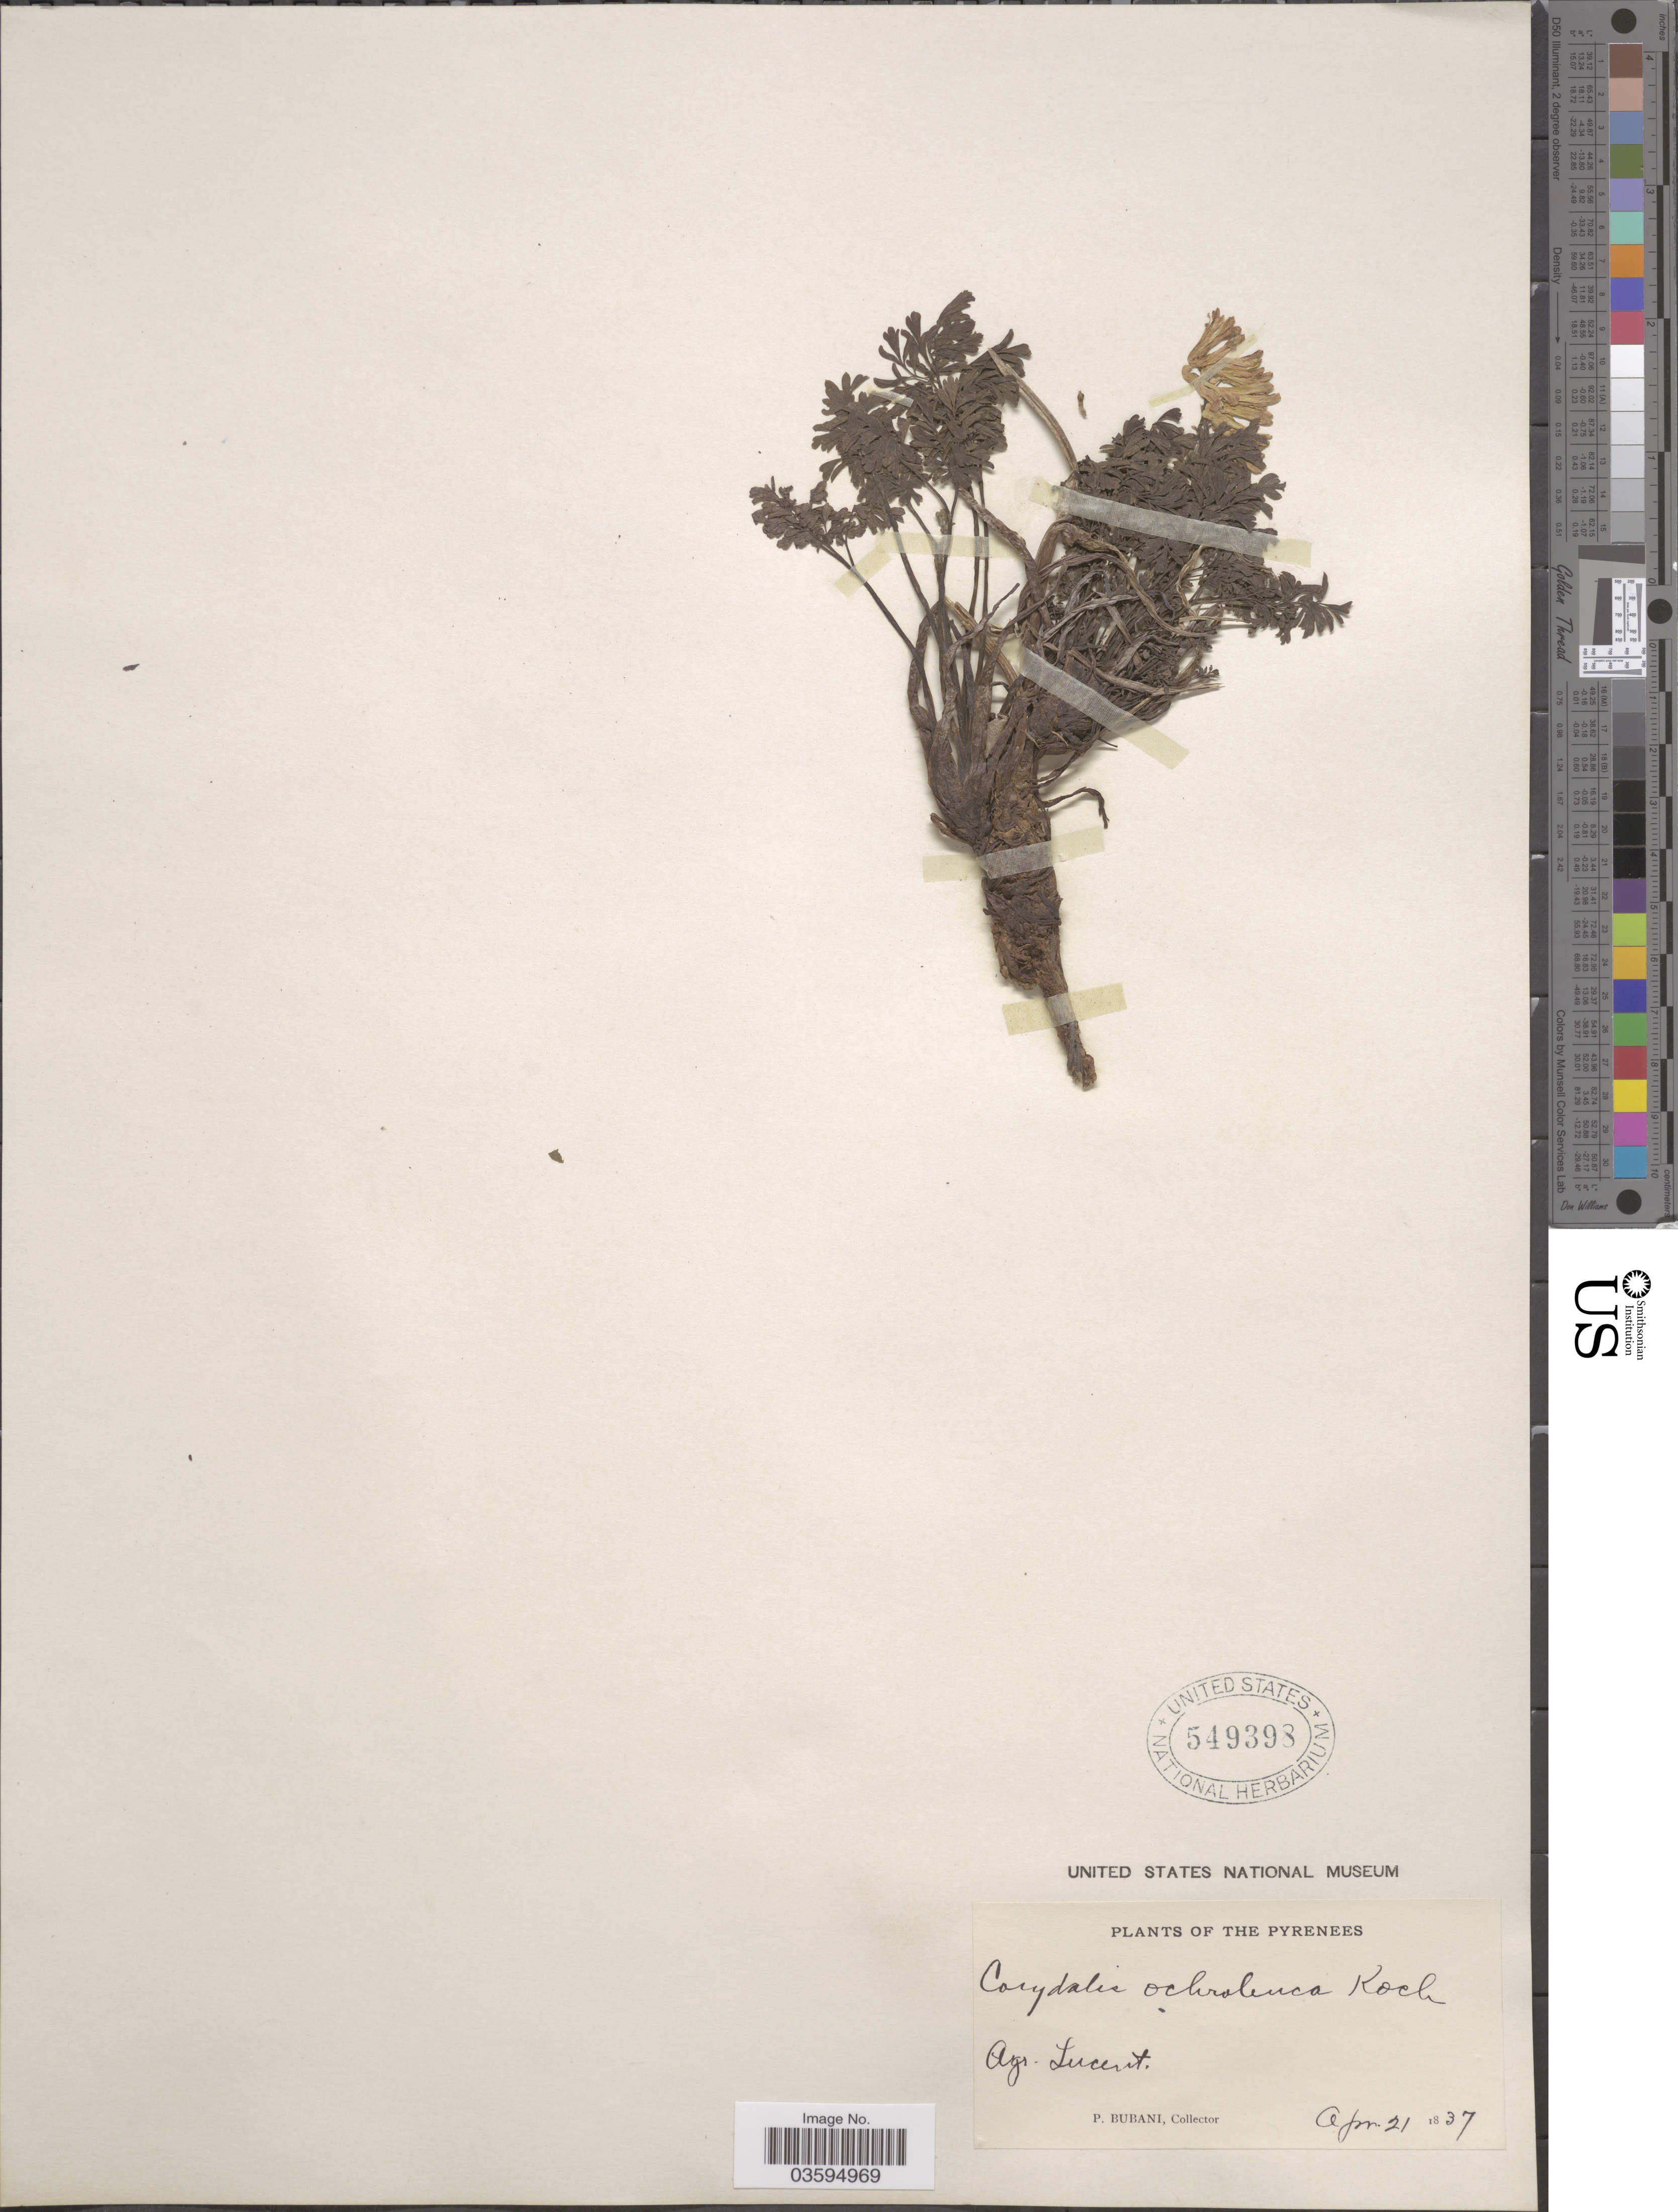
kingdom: Plantae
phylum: Tracheophyta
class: Magnoliopsida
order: Ranunculales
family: Papaveraceae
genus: Corydalis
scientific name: Corydalis ochroleuca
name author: W.D.J. Koch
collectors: P. Bubani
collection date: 1837-04-21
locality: The Pyrenees. Agr. Lucent.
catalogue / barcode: US 549398